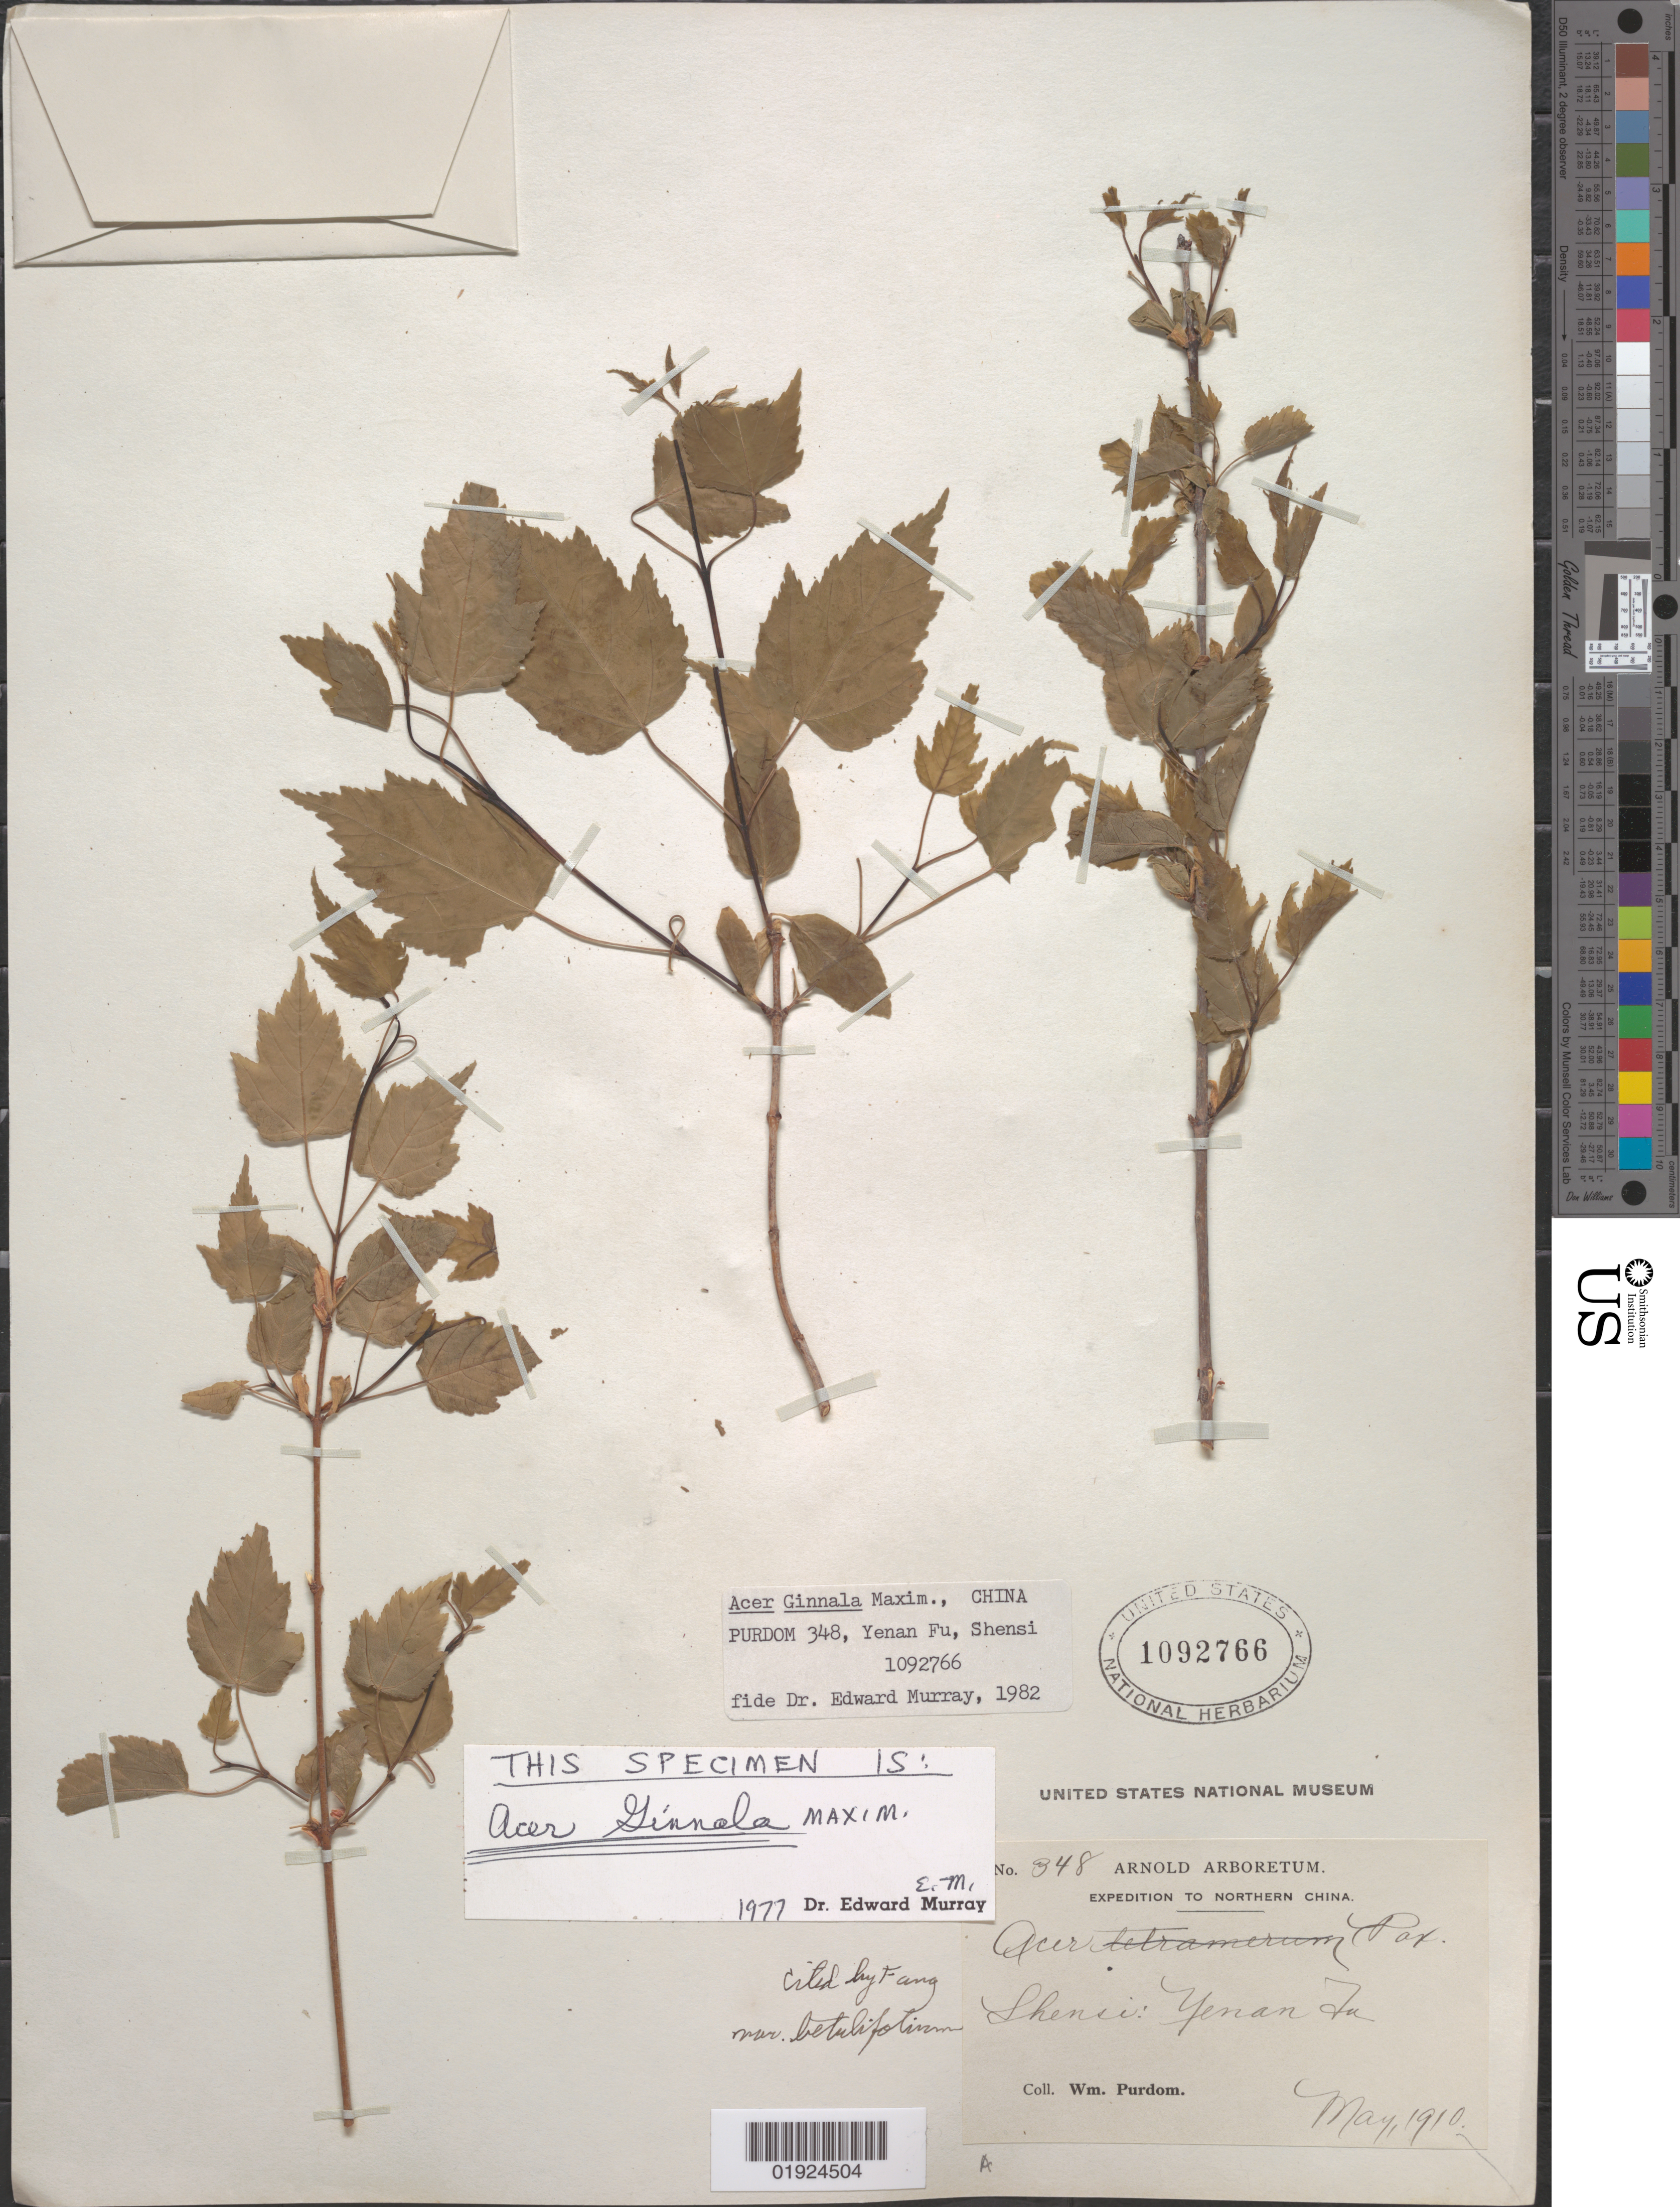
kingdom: Plantae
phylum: Tracheophyta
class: Magnoliopsida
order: Sapindales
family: Sapindaceae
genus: Acer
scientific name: Acer ginnala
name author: Maxim.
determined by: Murray, Edward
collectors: W. Purdom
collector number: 348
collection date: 1910-05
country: China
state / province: Shaanxi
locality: Shensi [Shaanxi]: Yenan Fu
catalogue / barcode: US 1092766